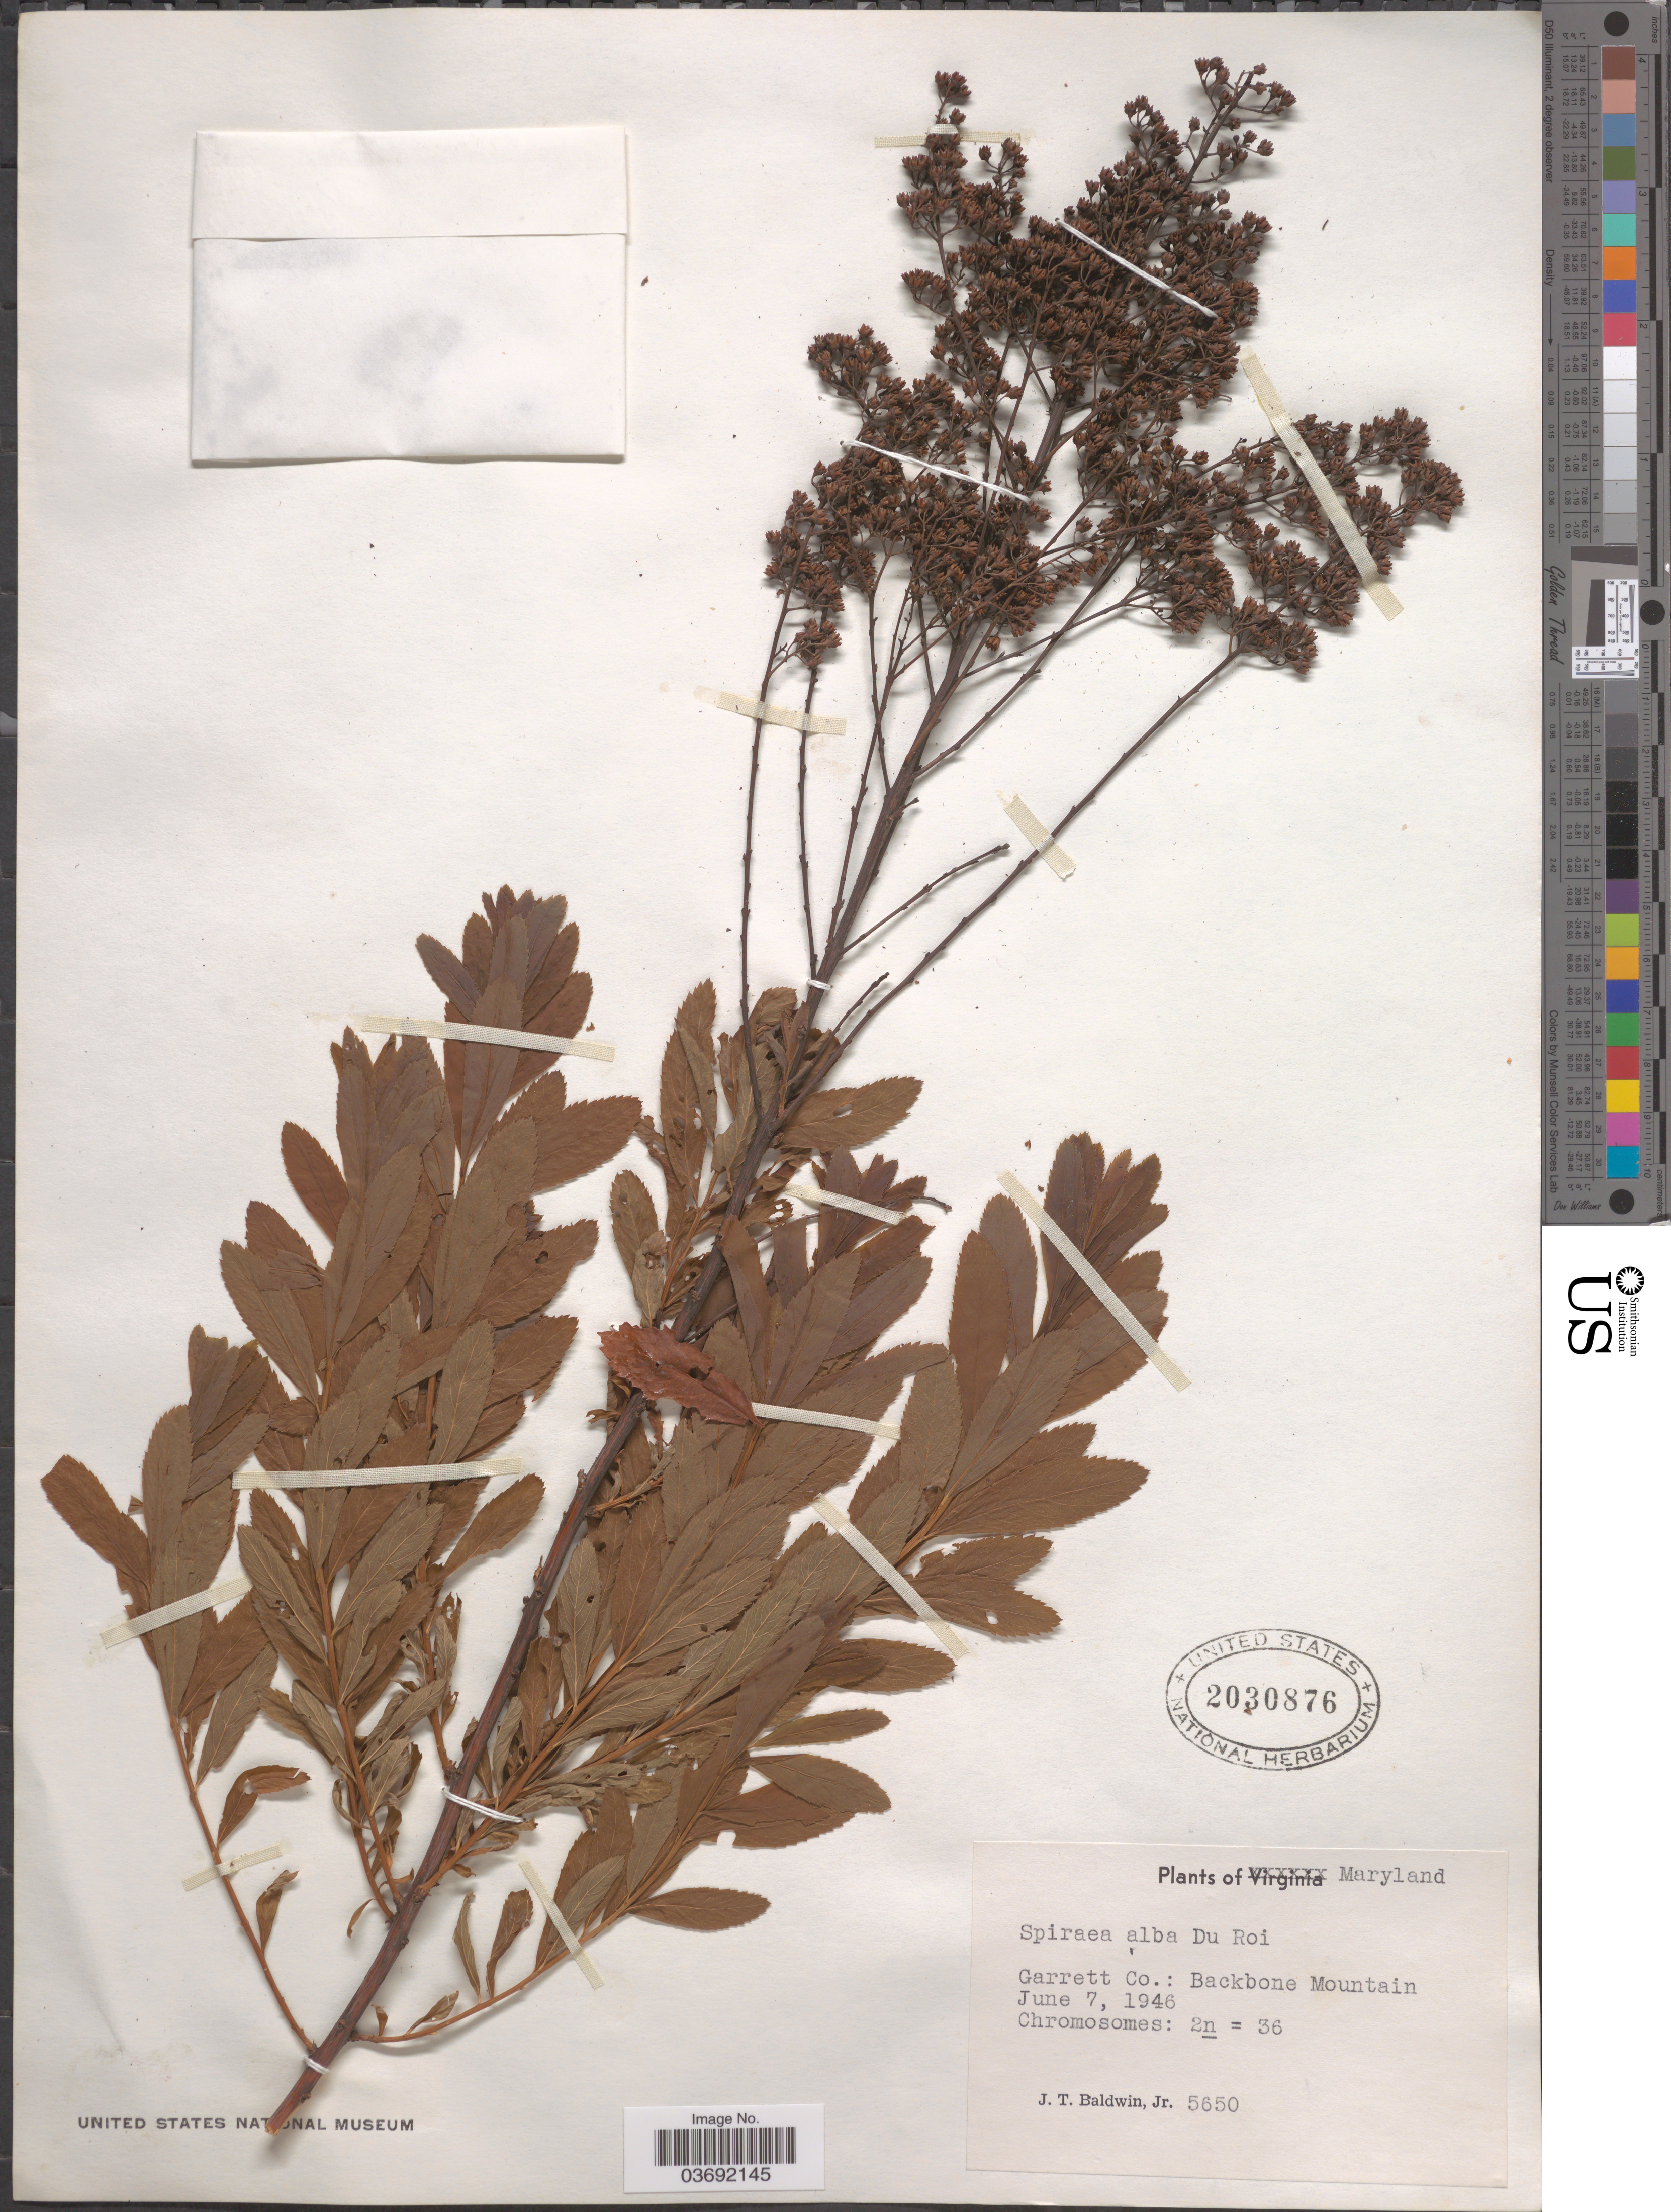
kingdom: Plantae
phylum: Tracheophyta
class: Magnoliopsida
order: Rosales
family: Rosaceae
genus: Spiraea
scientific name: Spiraea alba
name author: Du Roi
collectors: J. T. Baldwin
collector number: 5650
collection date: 1946-06-07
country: United States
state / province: Maryland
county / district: Garrett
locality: Garrett Co.: Backbone Mountain.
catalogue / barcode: US 2030876